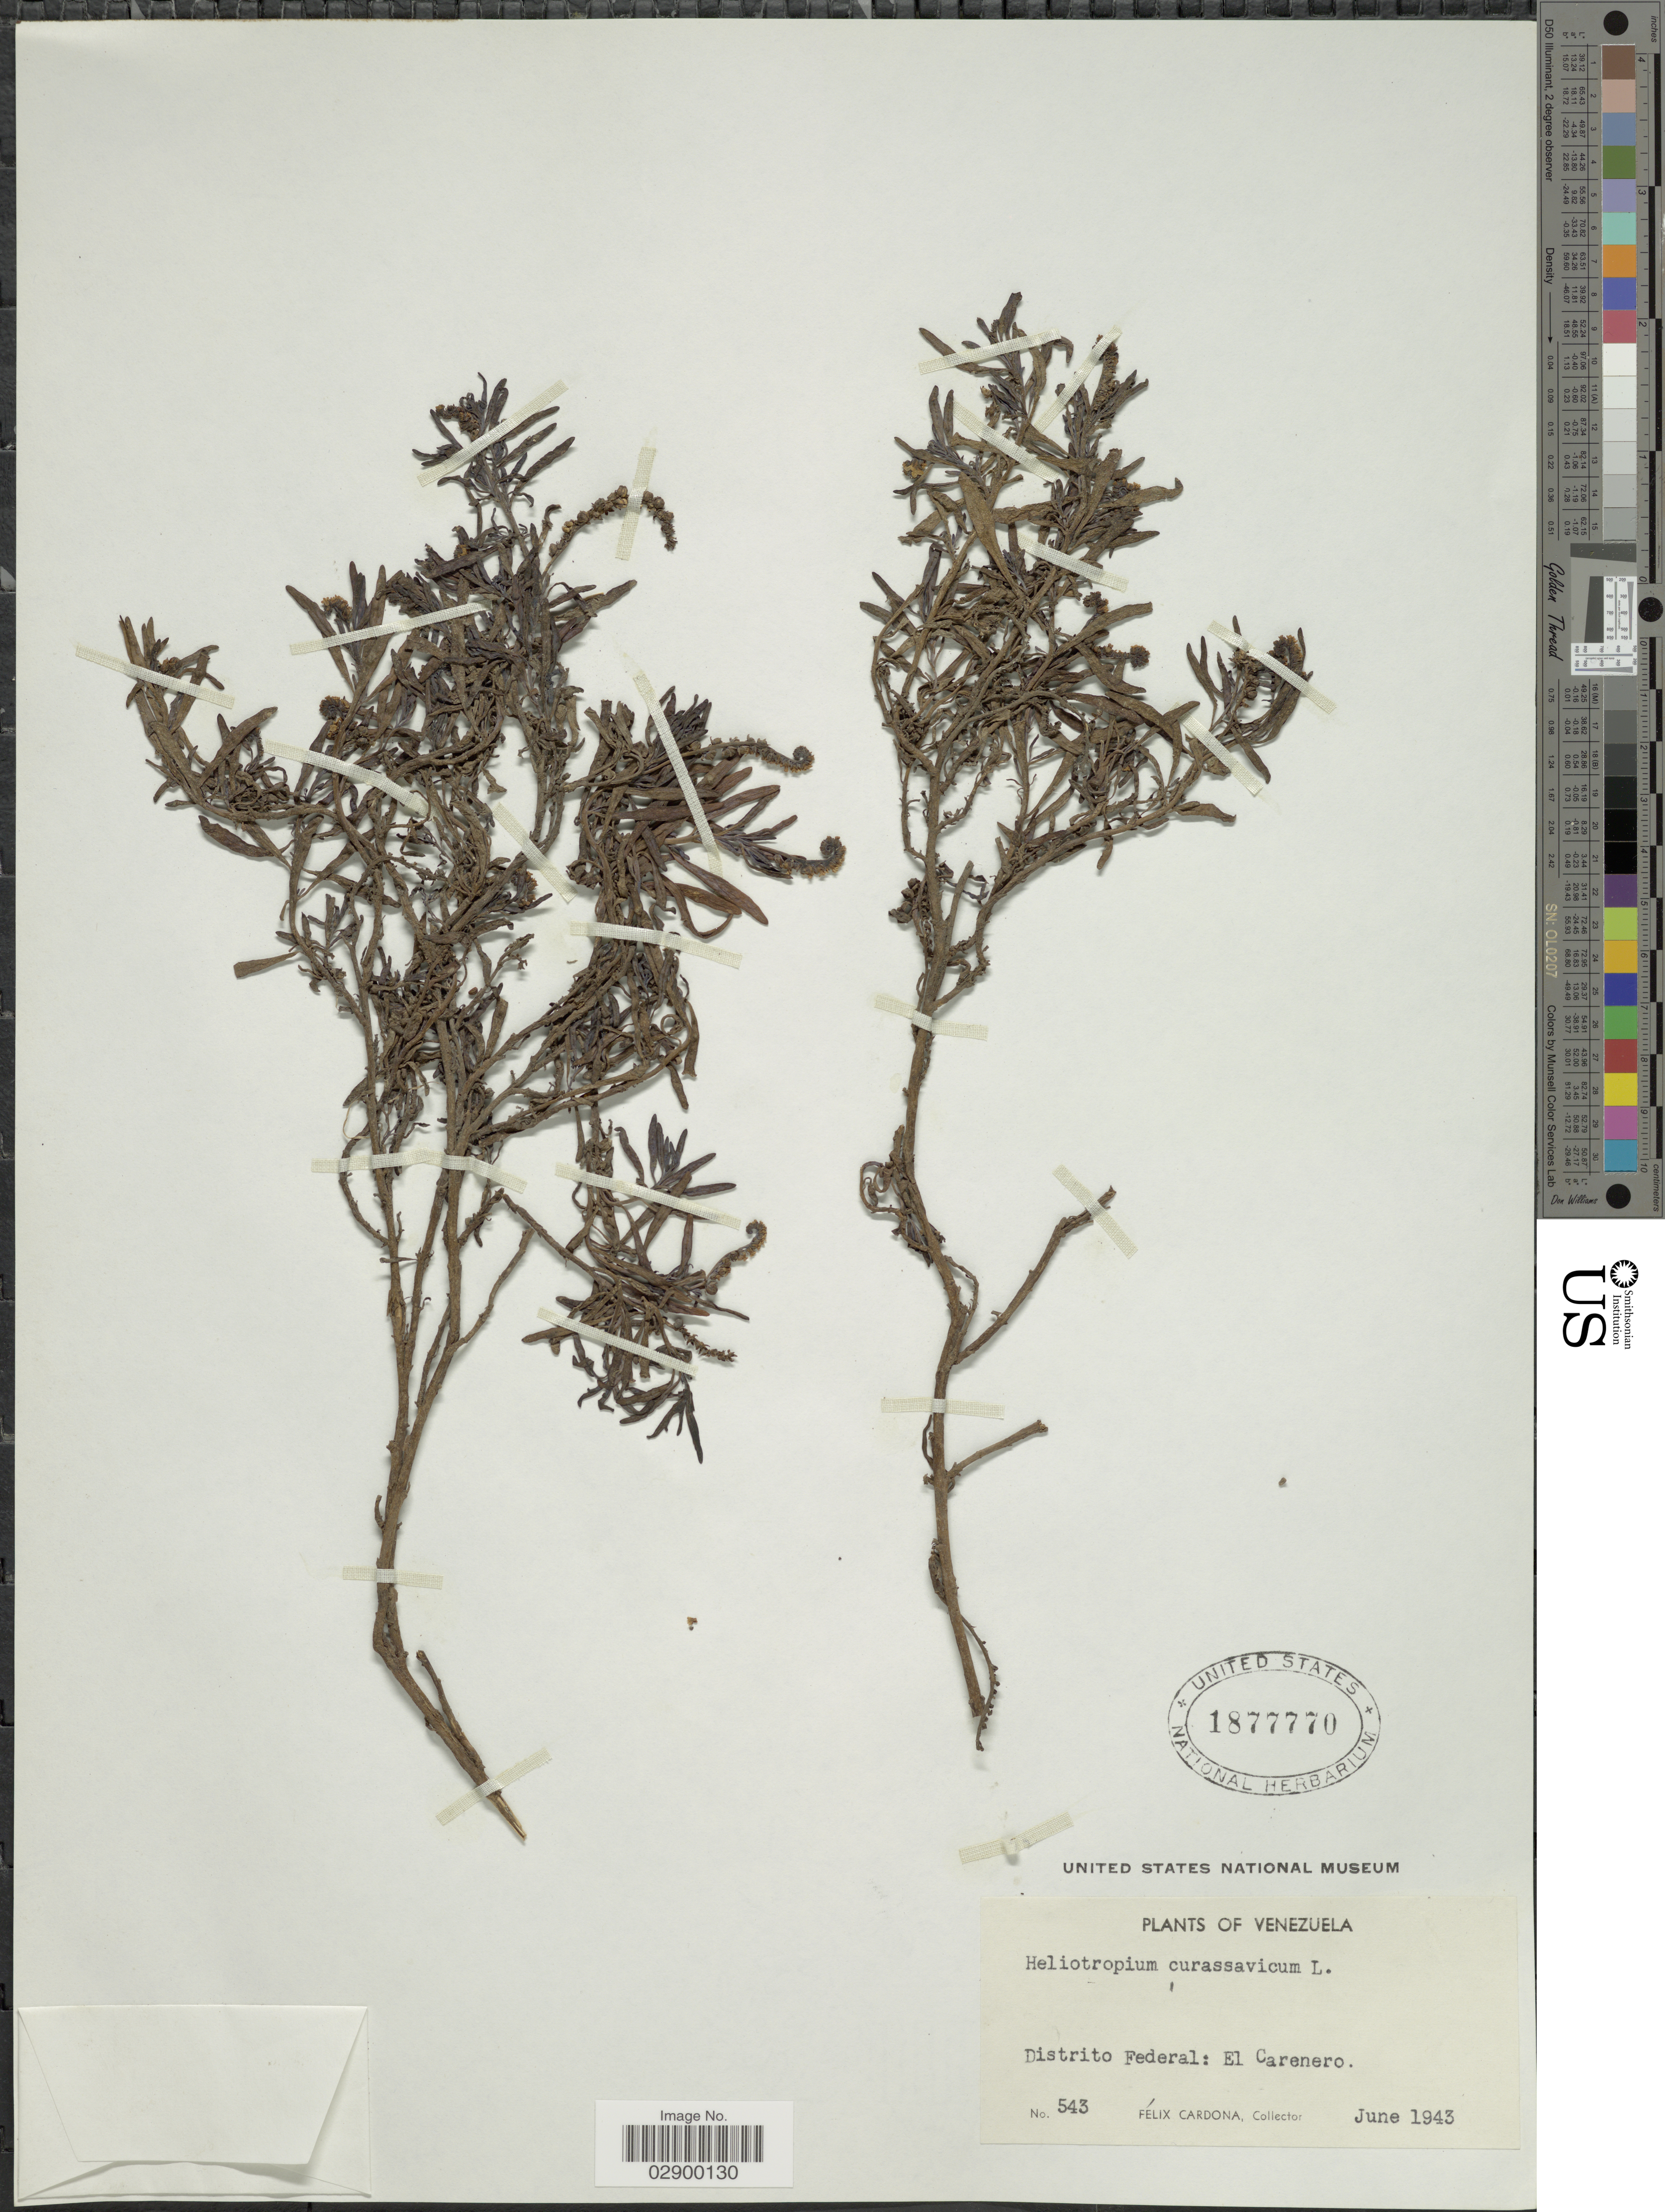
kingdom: Plantae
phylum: Tracheophyta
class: Magnoliopsida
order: Boraginales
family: Heliotropiaceae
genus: Heliotropium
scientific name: Heliotropium curassavicum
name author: L.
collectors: F. Cardona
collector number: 543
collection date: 1943-06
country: Venezuela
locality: Distrito Federal: El Carenero.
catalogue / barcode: US 1877770